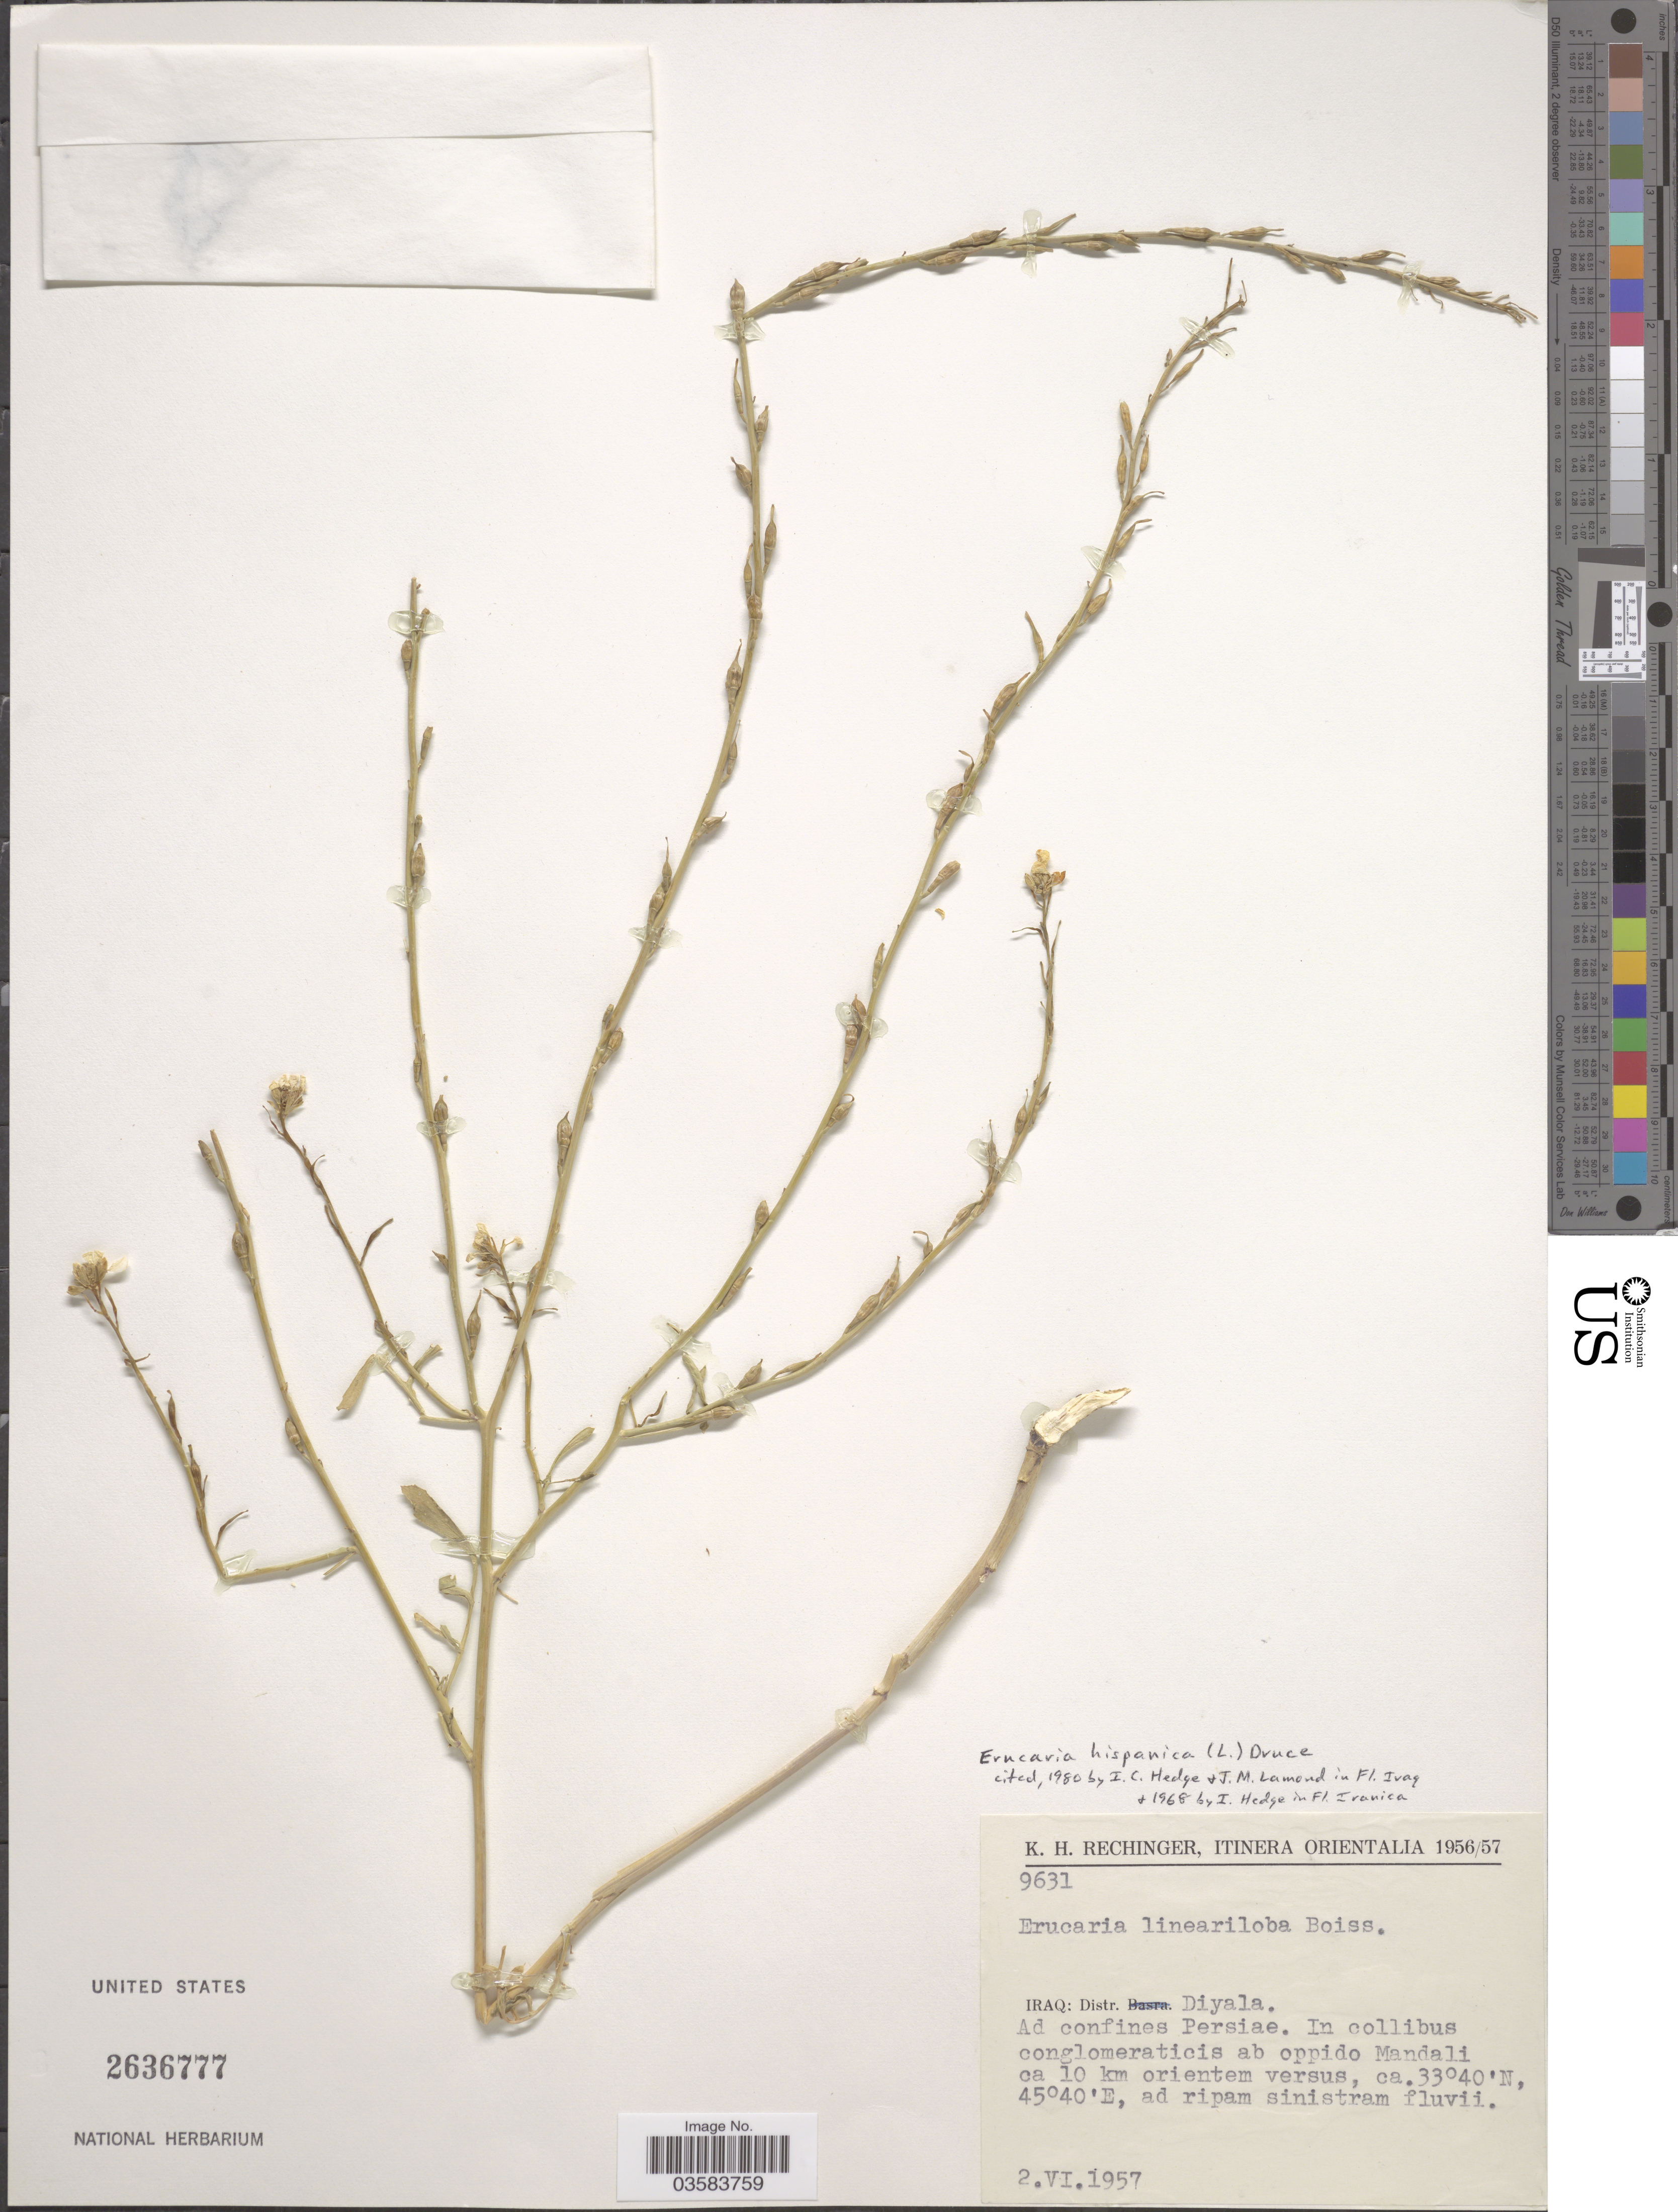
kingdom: Plantae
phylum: Tracheophyta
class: Magnoliopsida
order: Brassicales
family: Brassicaceae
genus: Erucaria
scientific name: Erucaria hispanica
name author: Druce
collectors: K. H. Rechinger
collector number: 9631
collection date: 1957-06-02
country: Iraq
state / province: Diyala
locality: Ad confines Persiae. In collibus conglomeraticis ab oppido Mandali ca 10 km orientem versus.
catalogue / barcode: US 2636777